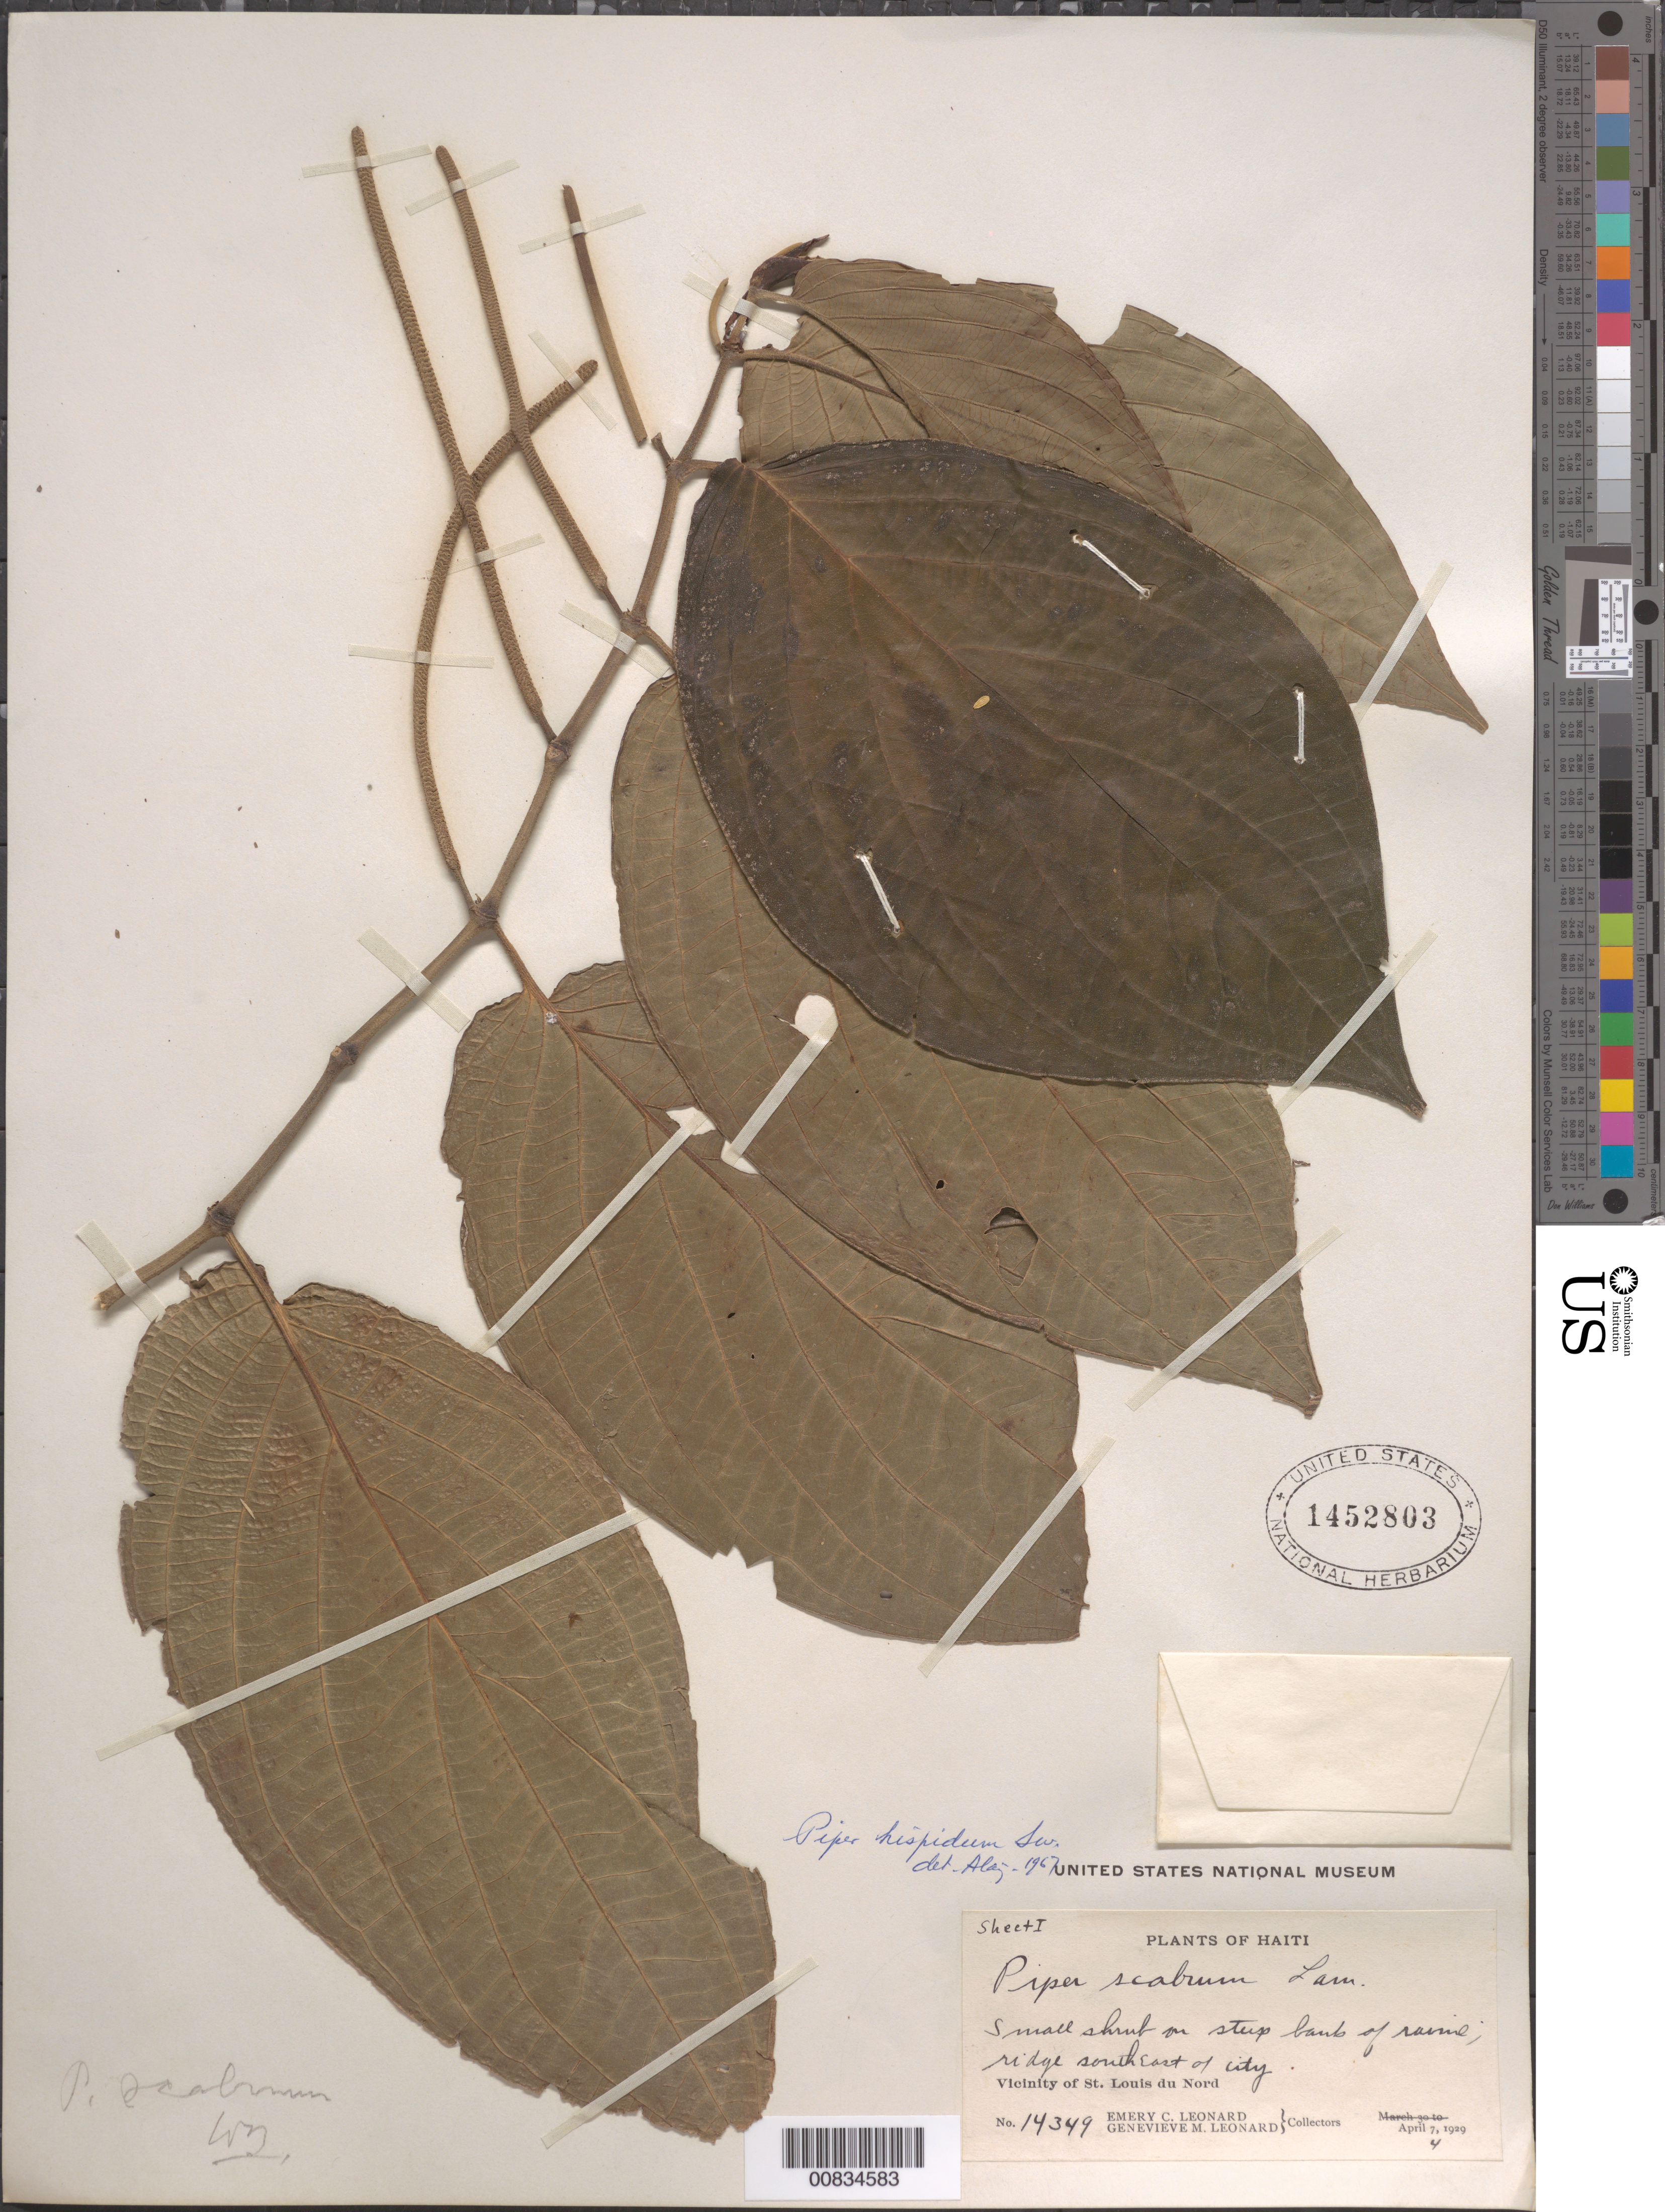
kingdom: Plantae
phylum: Tracheophyta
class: Magnoliopsida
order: Piperales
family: Piperaceae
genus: Piper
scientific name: Piper hispidum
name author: Sw.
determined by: Liogier, Alain H.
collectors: E. C. Leonard & G. M. Leonard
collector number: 14349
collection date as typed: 04 Apr 1929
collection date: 1929-04-04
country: Haiti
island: Hispaniola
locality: Vicinity of St. Louis du Nord. On steep bank of ravine; ridge southeast of city.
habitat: Steep bank of ravine.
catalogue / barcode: US 1452803